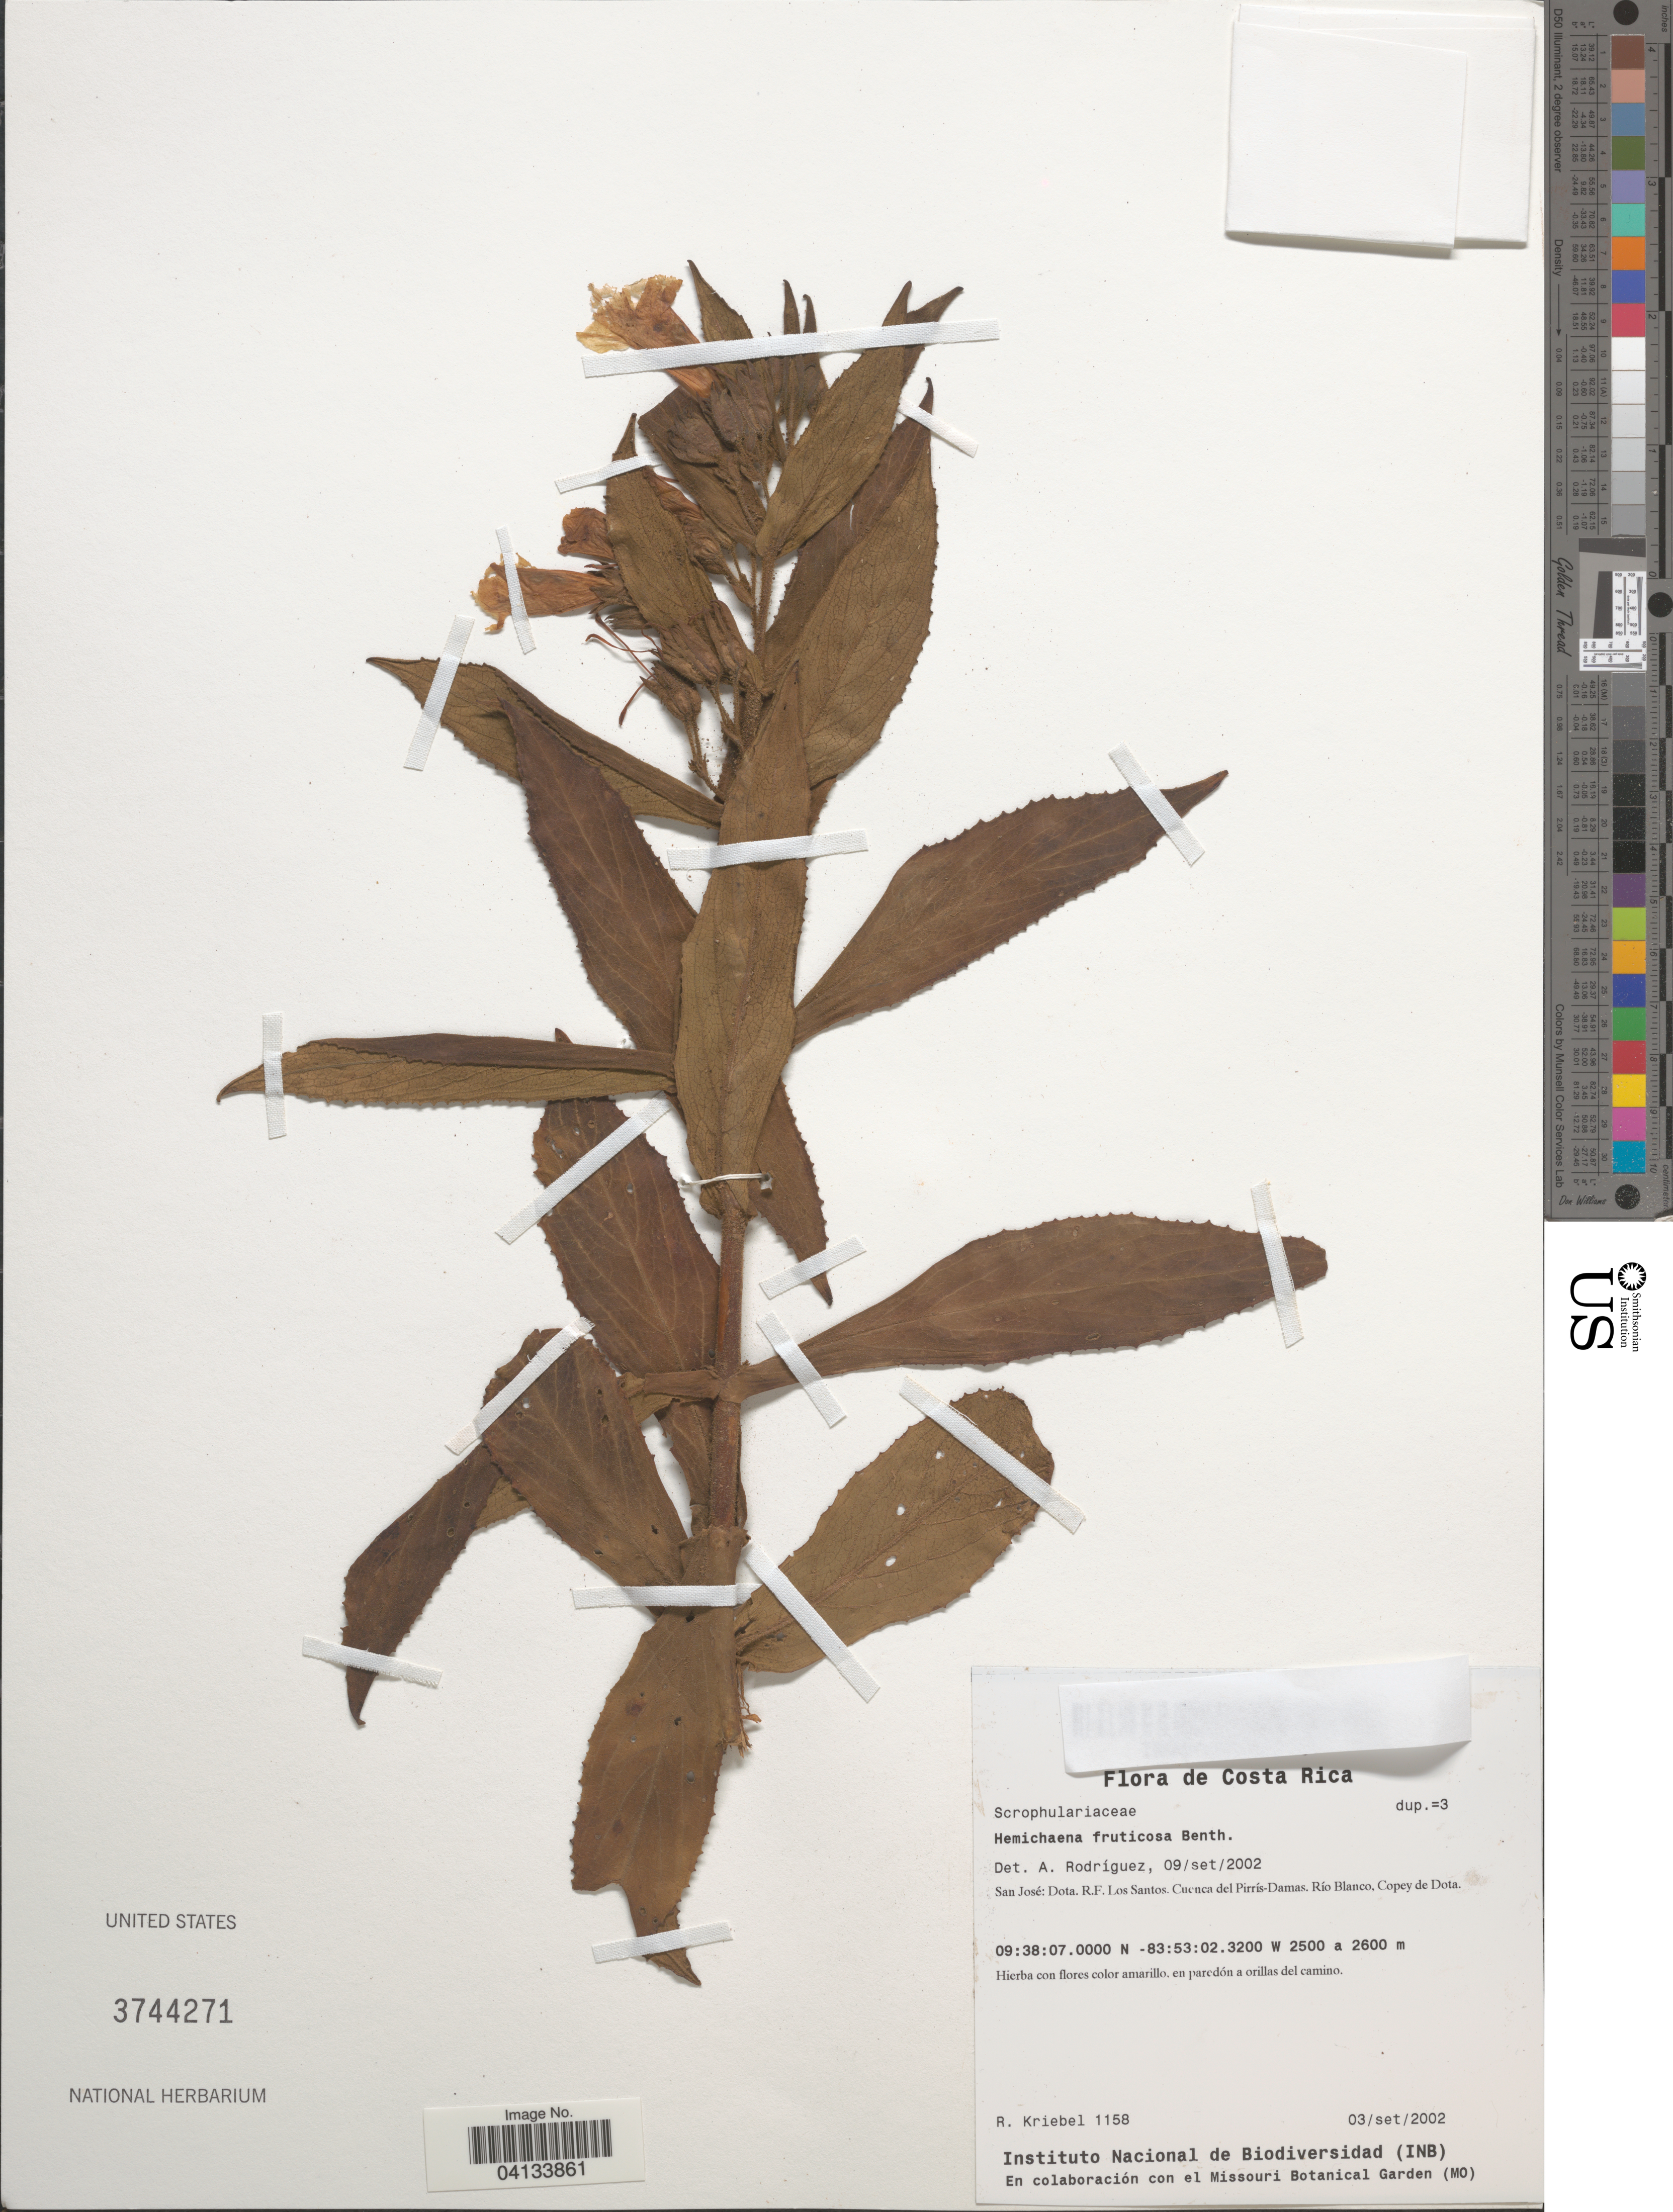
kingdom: Plantae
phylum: Tracheophyta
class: Magnoliopsida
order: Lamiales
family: Phrymaceae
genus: Hemichaena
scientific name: Hemichaena fruticosa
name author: Benth.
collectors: R. Kriebel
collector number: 1158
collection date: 2002-09-03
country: Costa Rica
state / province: San José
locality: Dota. R.F. Los Santos. Cuenca del Pirrís-Damas. Río Blanco, Copey de Dota.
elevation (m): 2500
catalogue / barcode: US 3744271